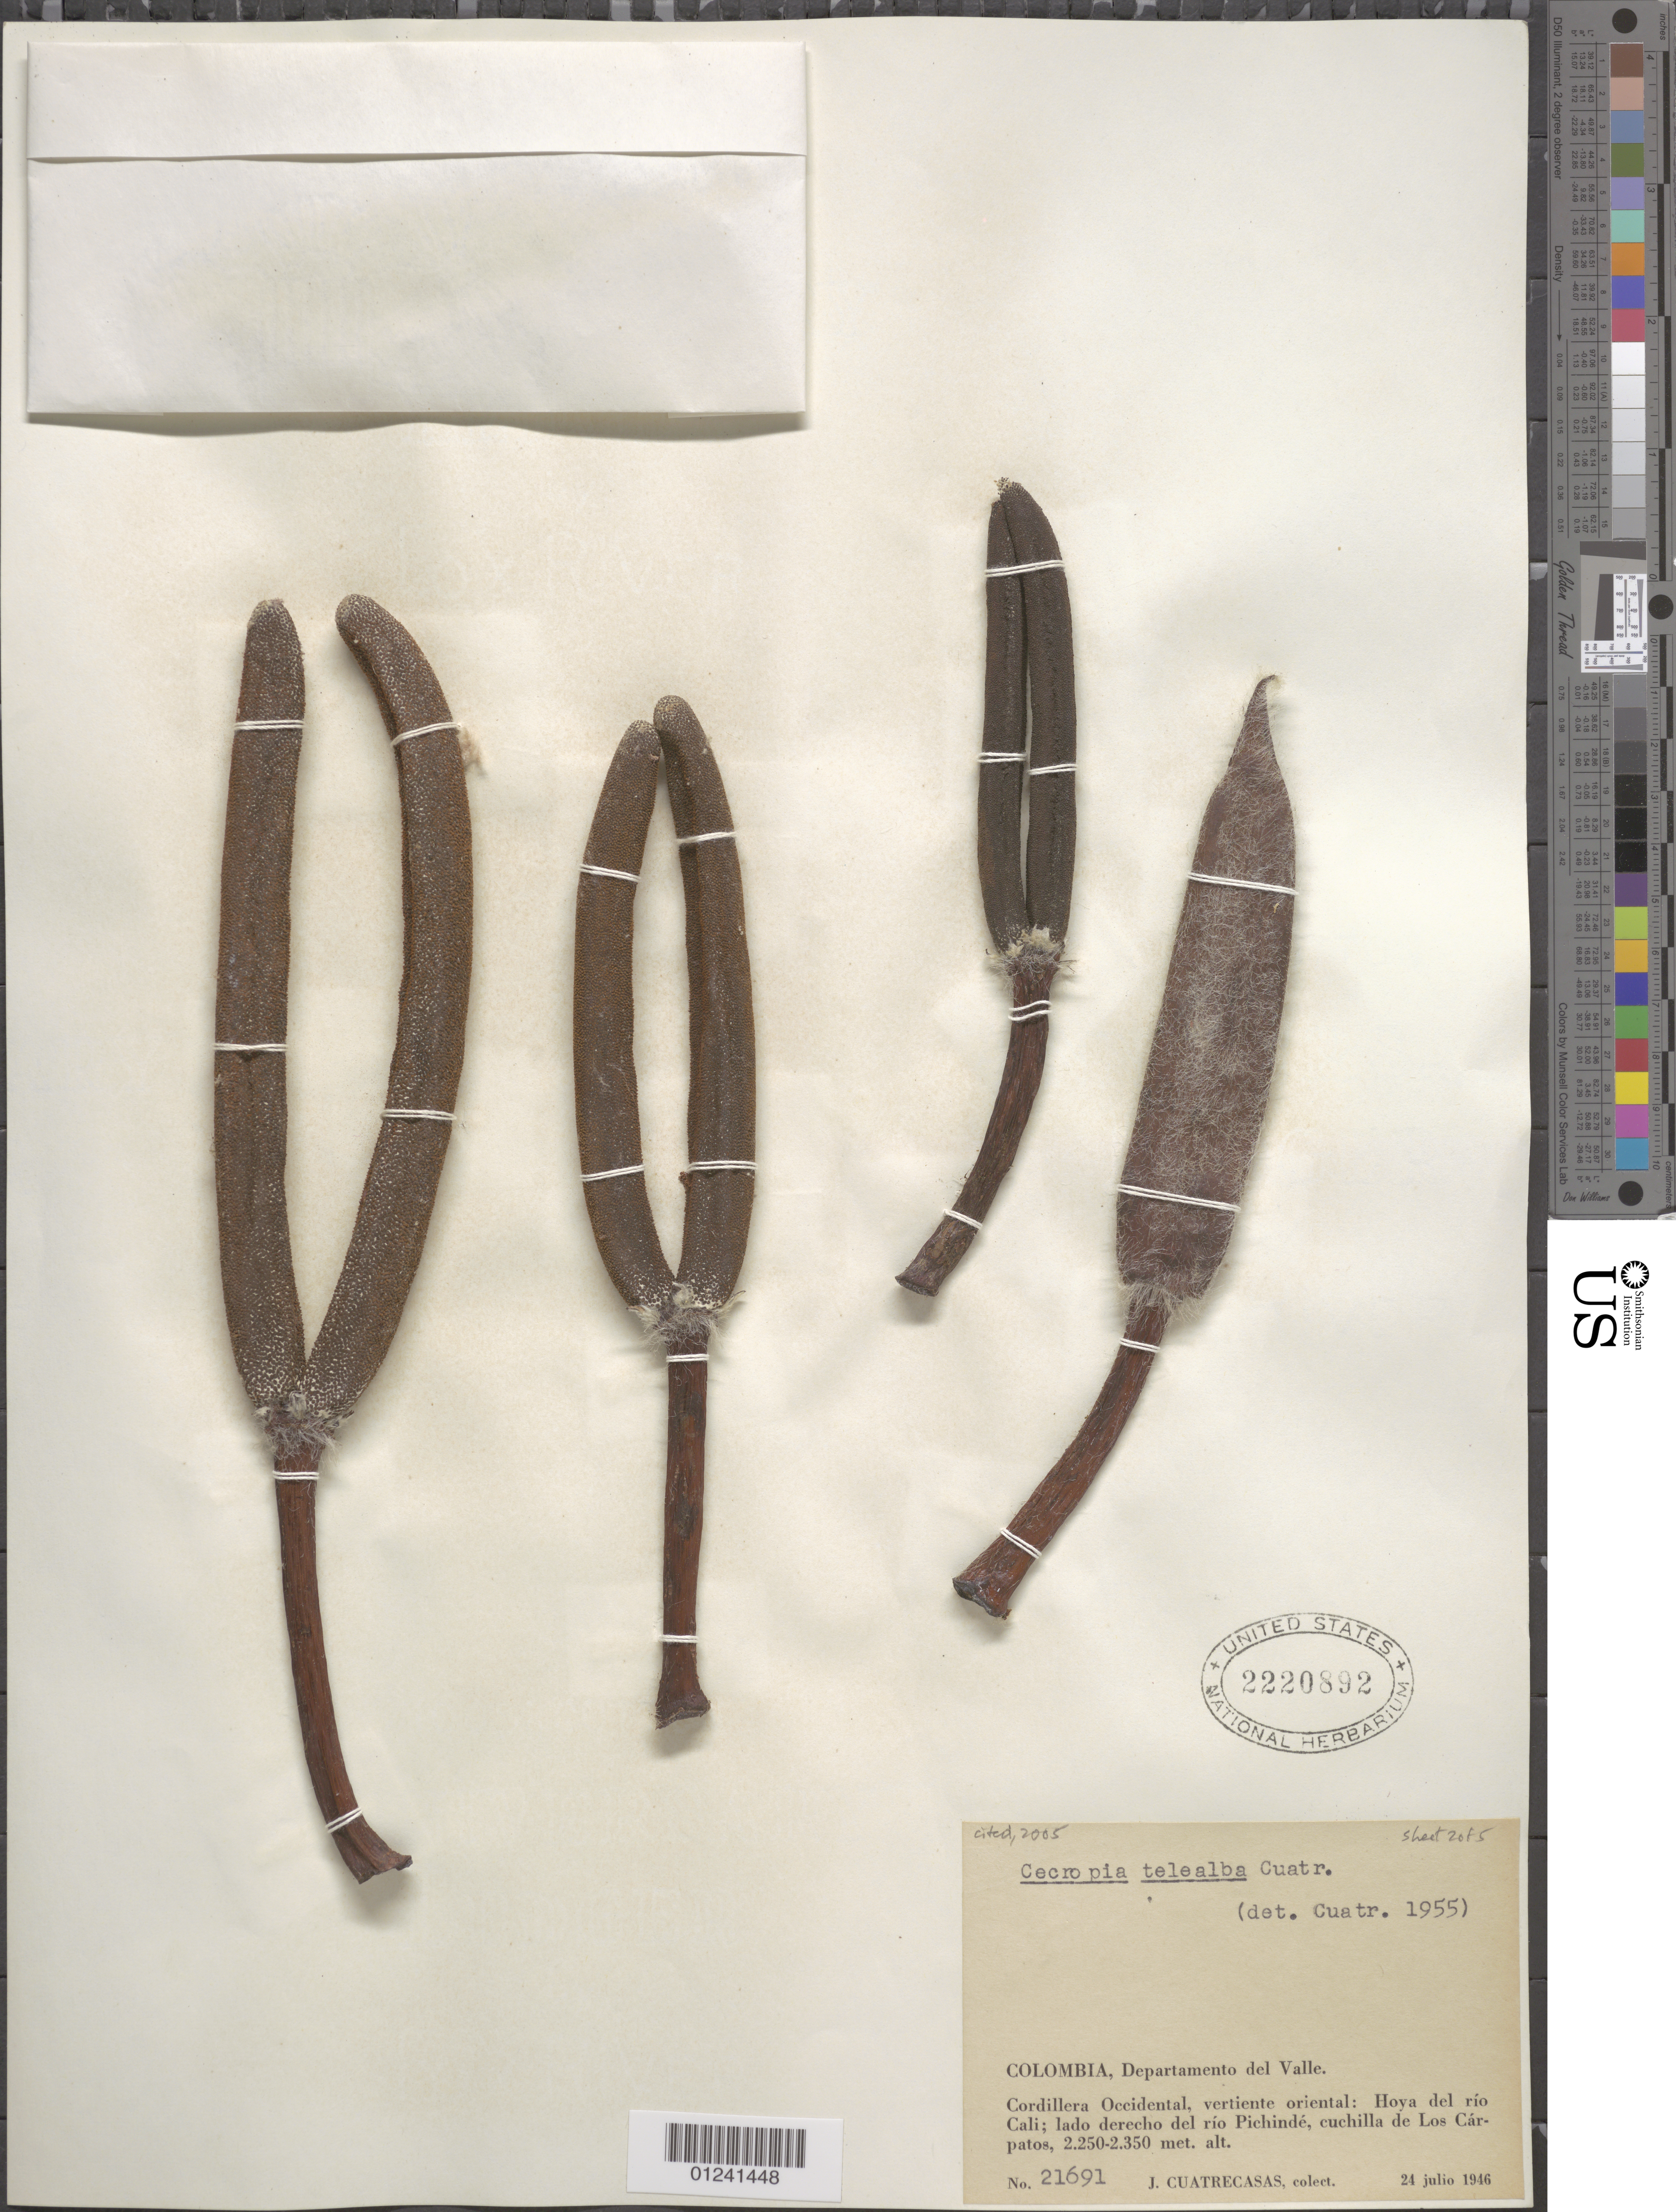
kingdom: Plantae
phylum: Tracheophyta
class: Magnoliopsida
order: Rosales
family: Urticaceae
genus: Cecropia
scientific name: Cecropia telealba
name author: Cuatrec.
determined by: Cuatrecasas, J.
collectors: J. Cuatrecasas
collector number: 21691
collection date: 1946-07-24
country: Colombia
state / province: Valle del Cauca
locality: Cordillera Occidental, vertiente oriental: Hoya del río Cali; lado derecho del río Pichindé, cuchilla de Los Cárpatos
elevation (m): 2250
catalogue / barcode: US 2220892